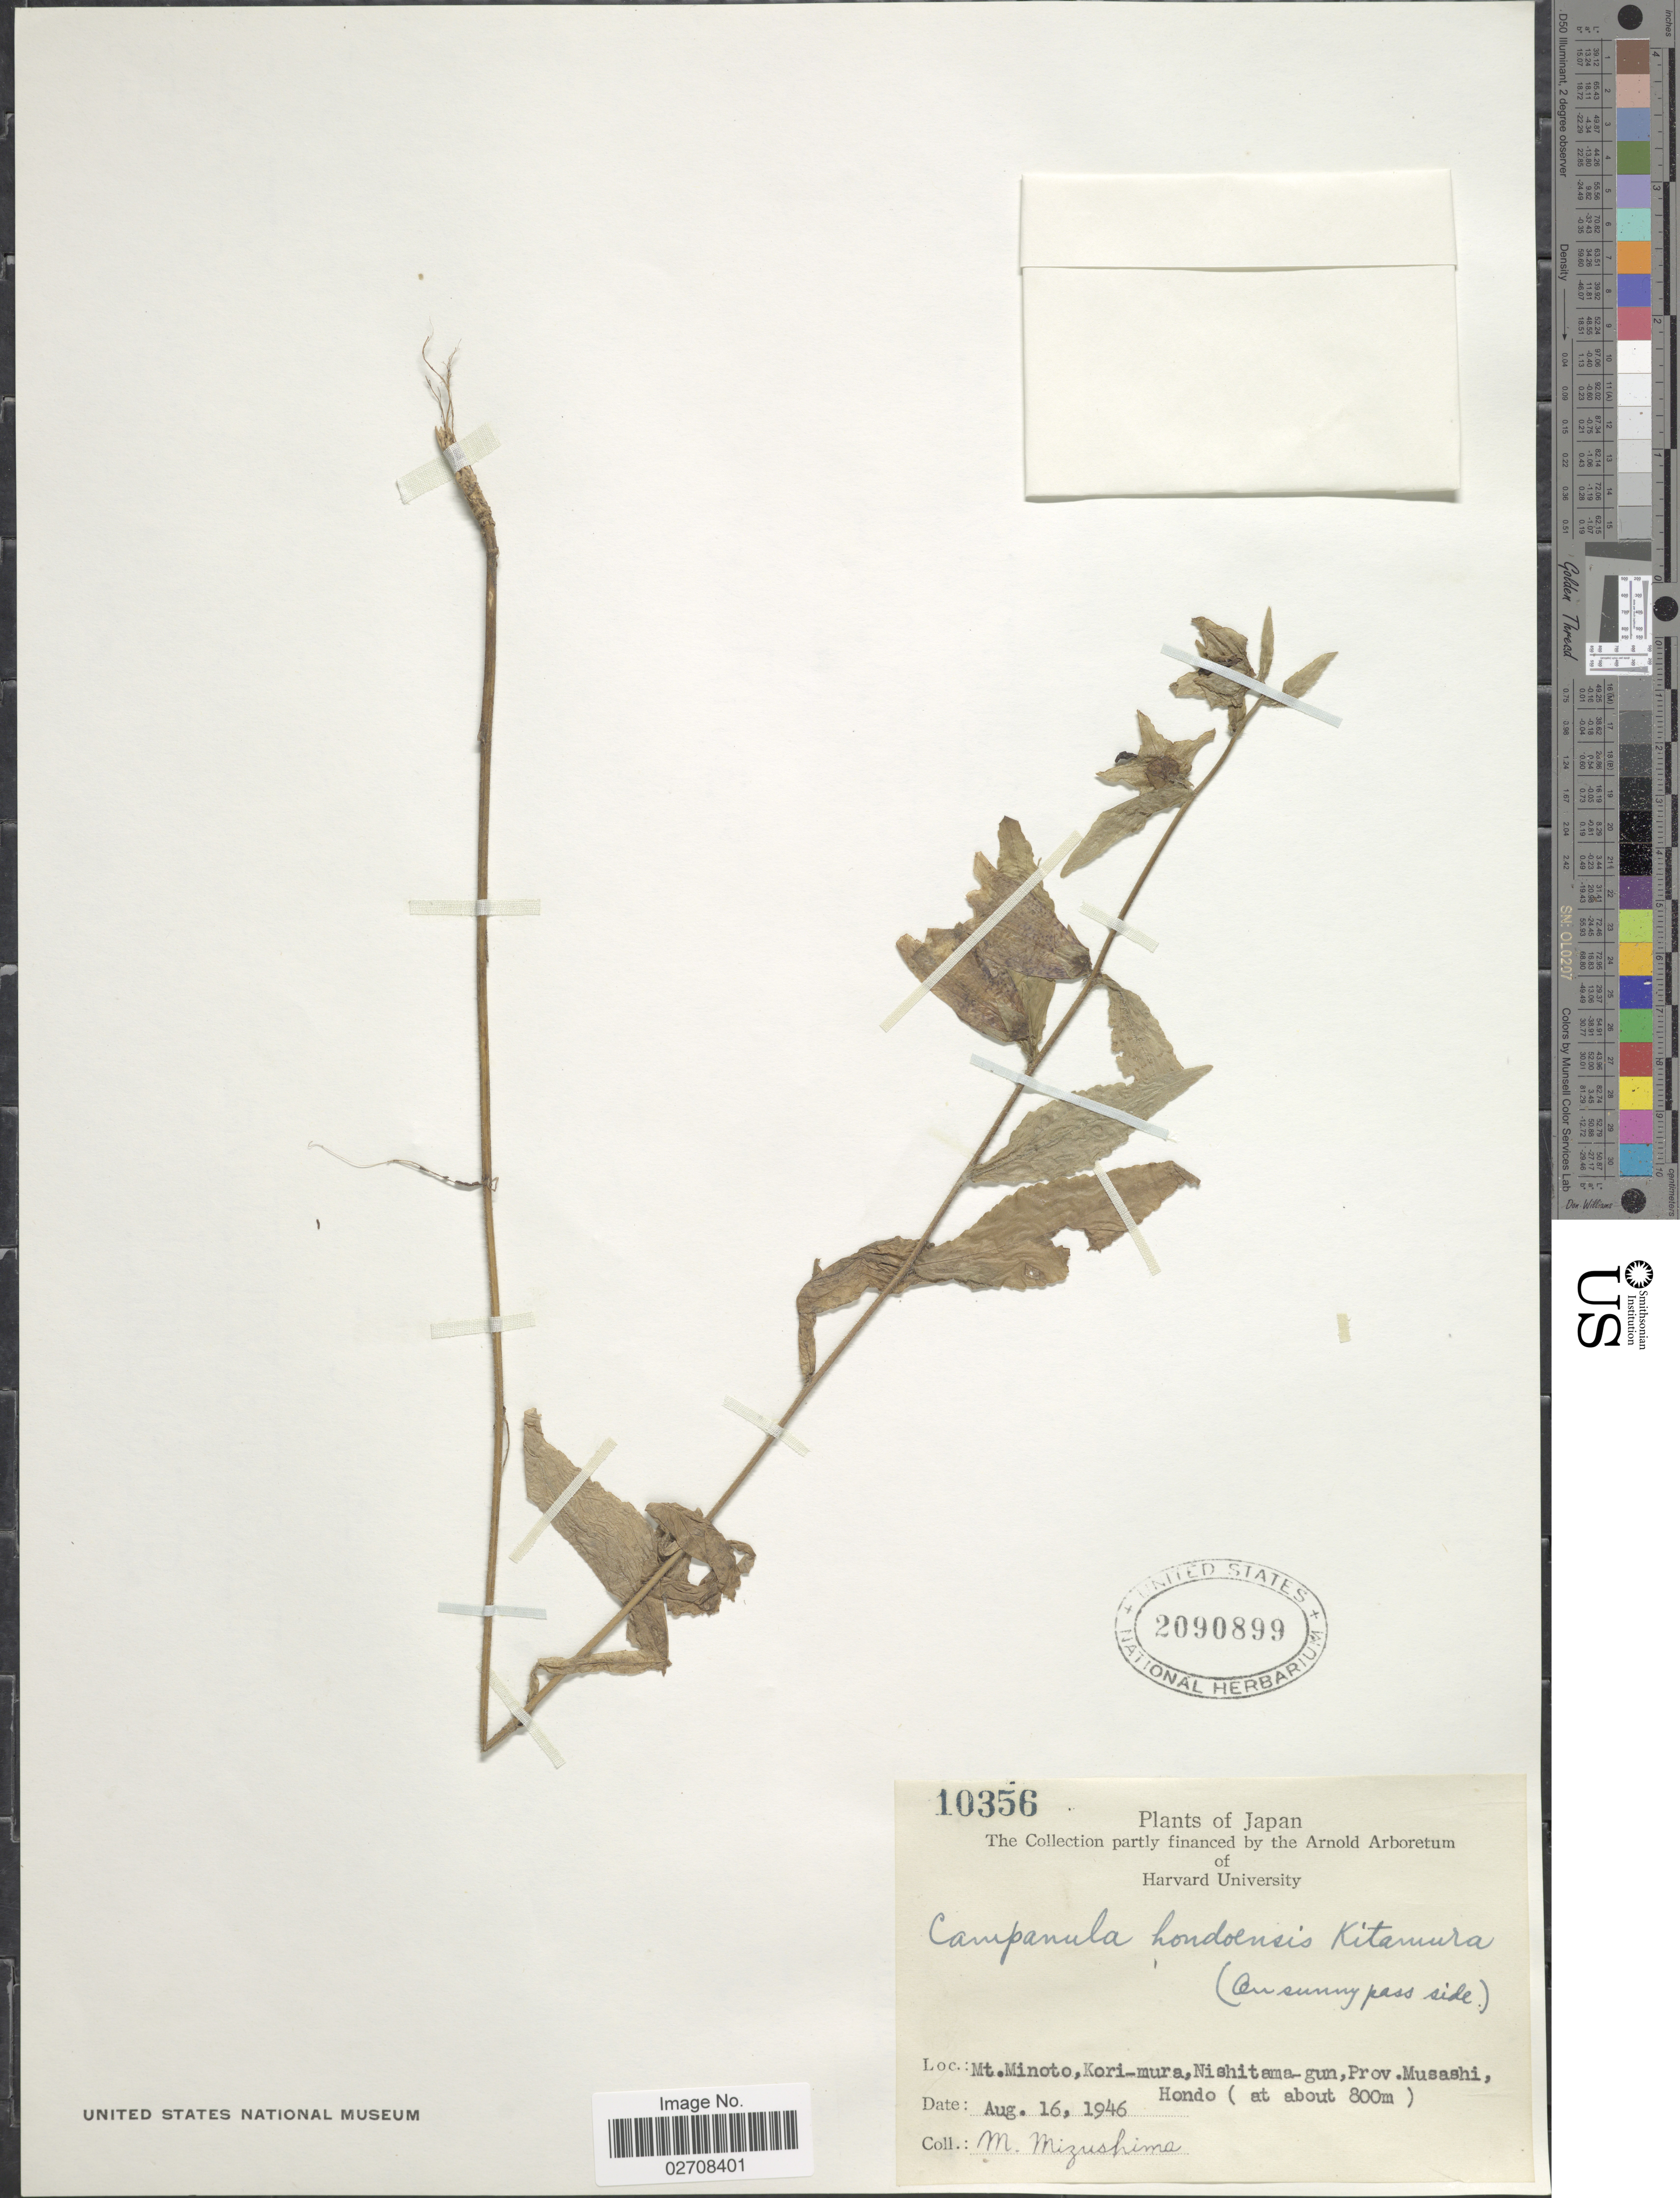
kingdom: Plantae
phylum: Tracheophyta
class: Magnoliopsida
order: Asterales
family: Campanulaceae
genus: Campanula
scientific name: Campanula hondoensis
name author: Kitam.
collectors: M. Mizushima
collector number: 10356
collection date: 1946-08-16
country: Japan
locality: Mt. Minoto, Kori-mura, Nishitama-gun, Prov. Musashi, Hondo.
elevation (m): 800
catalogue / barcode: US 2090899